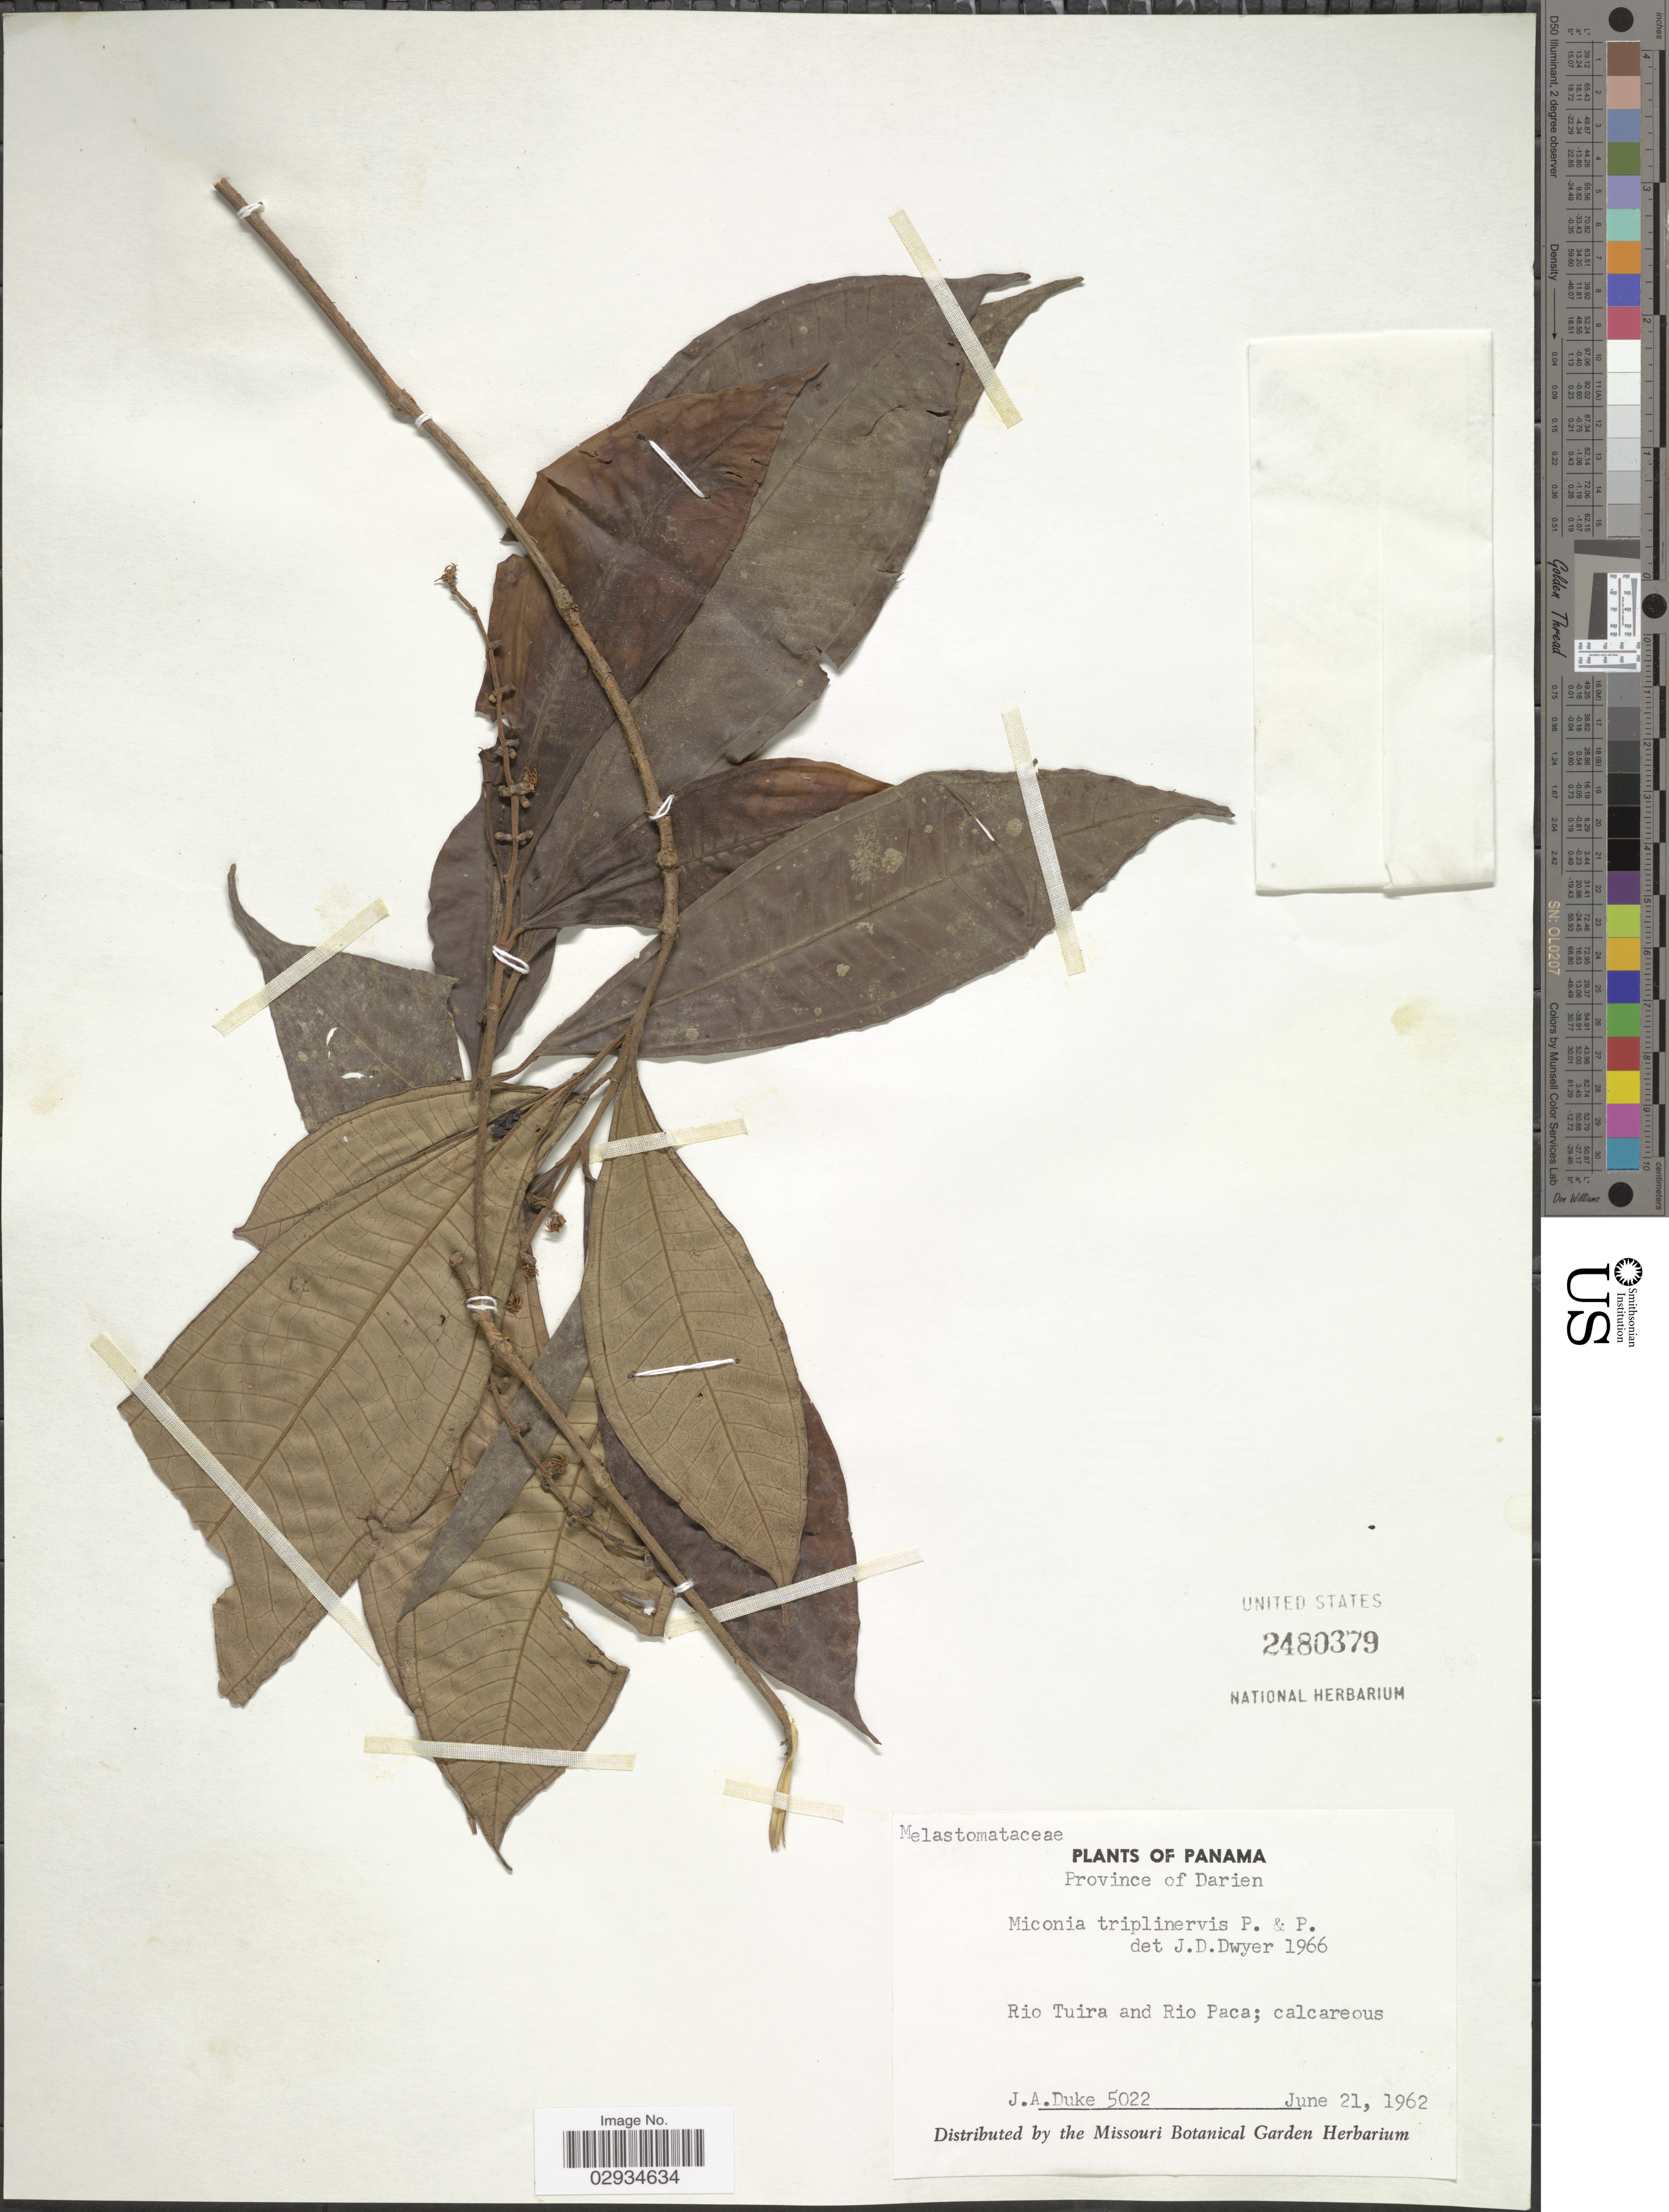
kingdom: Plantae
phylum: Tracheophyta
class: Magnoliopsida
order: Myrtales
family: Melastomataceae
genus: Miconia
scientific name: Miconia triplinervis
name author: Ruiz & Pav.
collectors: J. A. Duke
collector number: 5022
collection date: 1962-06-21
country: Panama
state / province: Darién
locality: Rio Tuira and Rio Paca.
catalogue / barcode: US 2480379